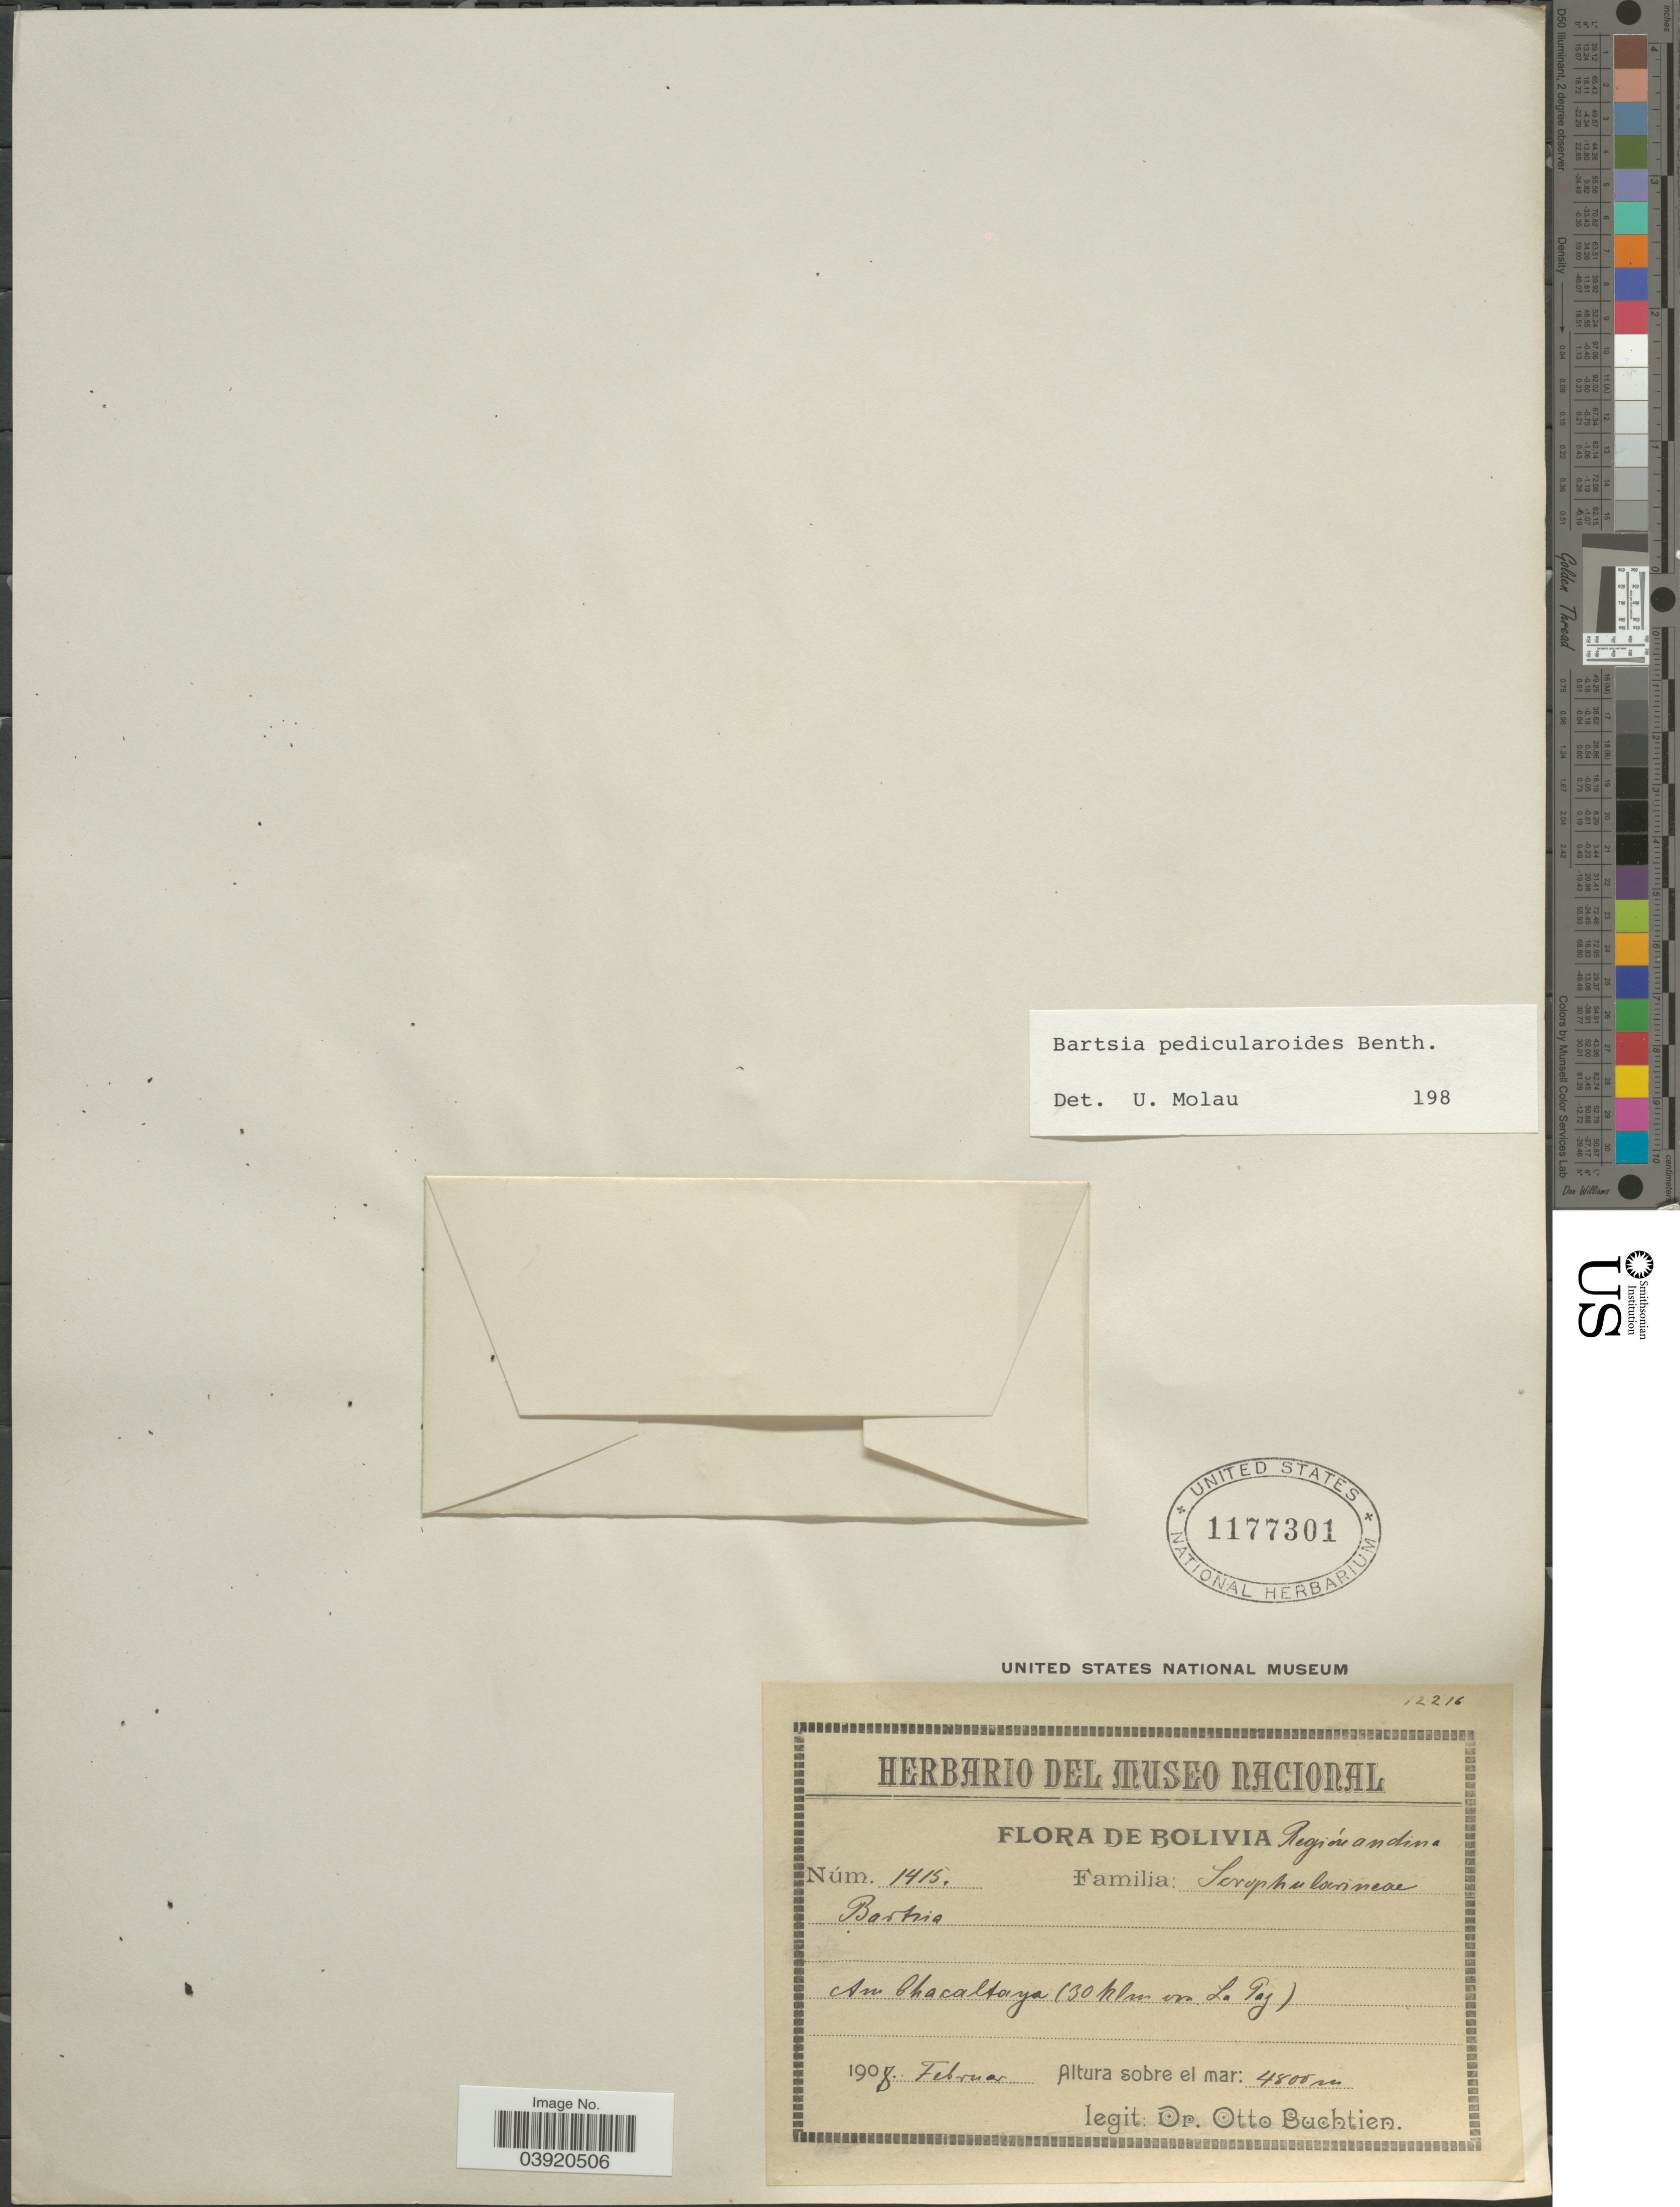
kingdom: Plantae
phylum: Tracheophyta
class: Magnoliopsida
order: Lamiales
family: Orobanchaceae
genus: Bartsia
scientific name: Bartsia pedicularoides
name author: Benth.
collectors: O. Buchtien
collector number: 1415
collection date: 1908-02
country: Bolivia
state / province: La Paz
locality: Región andina. Am Chacaltaya (30 klm on. La Paz).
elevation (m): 4800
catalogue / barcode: US 1177301